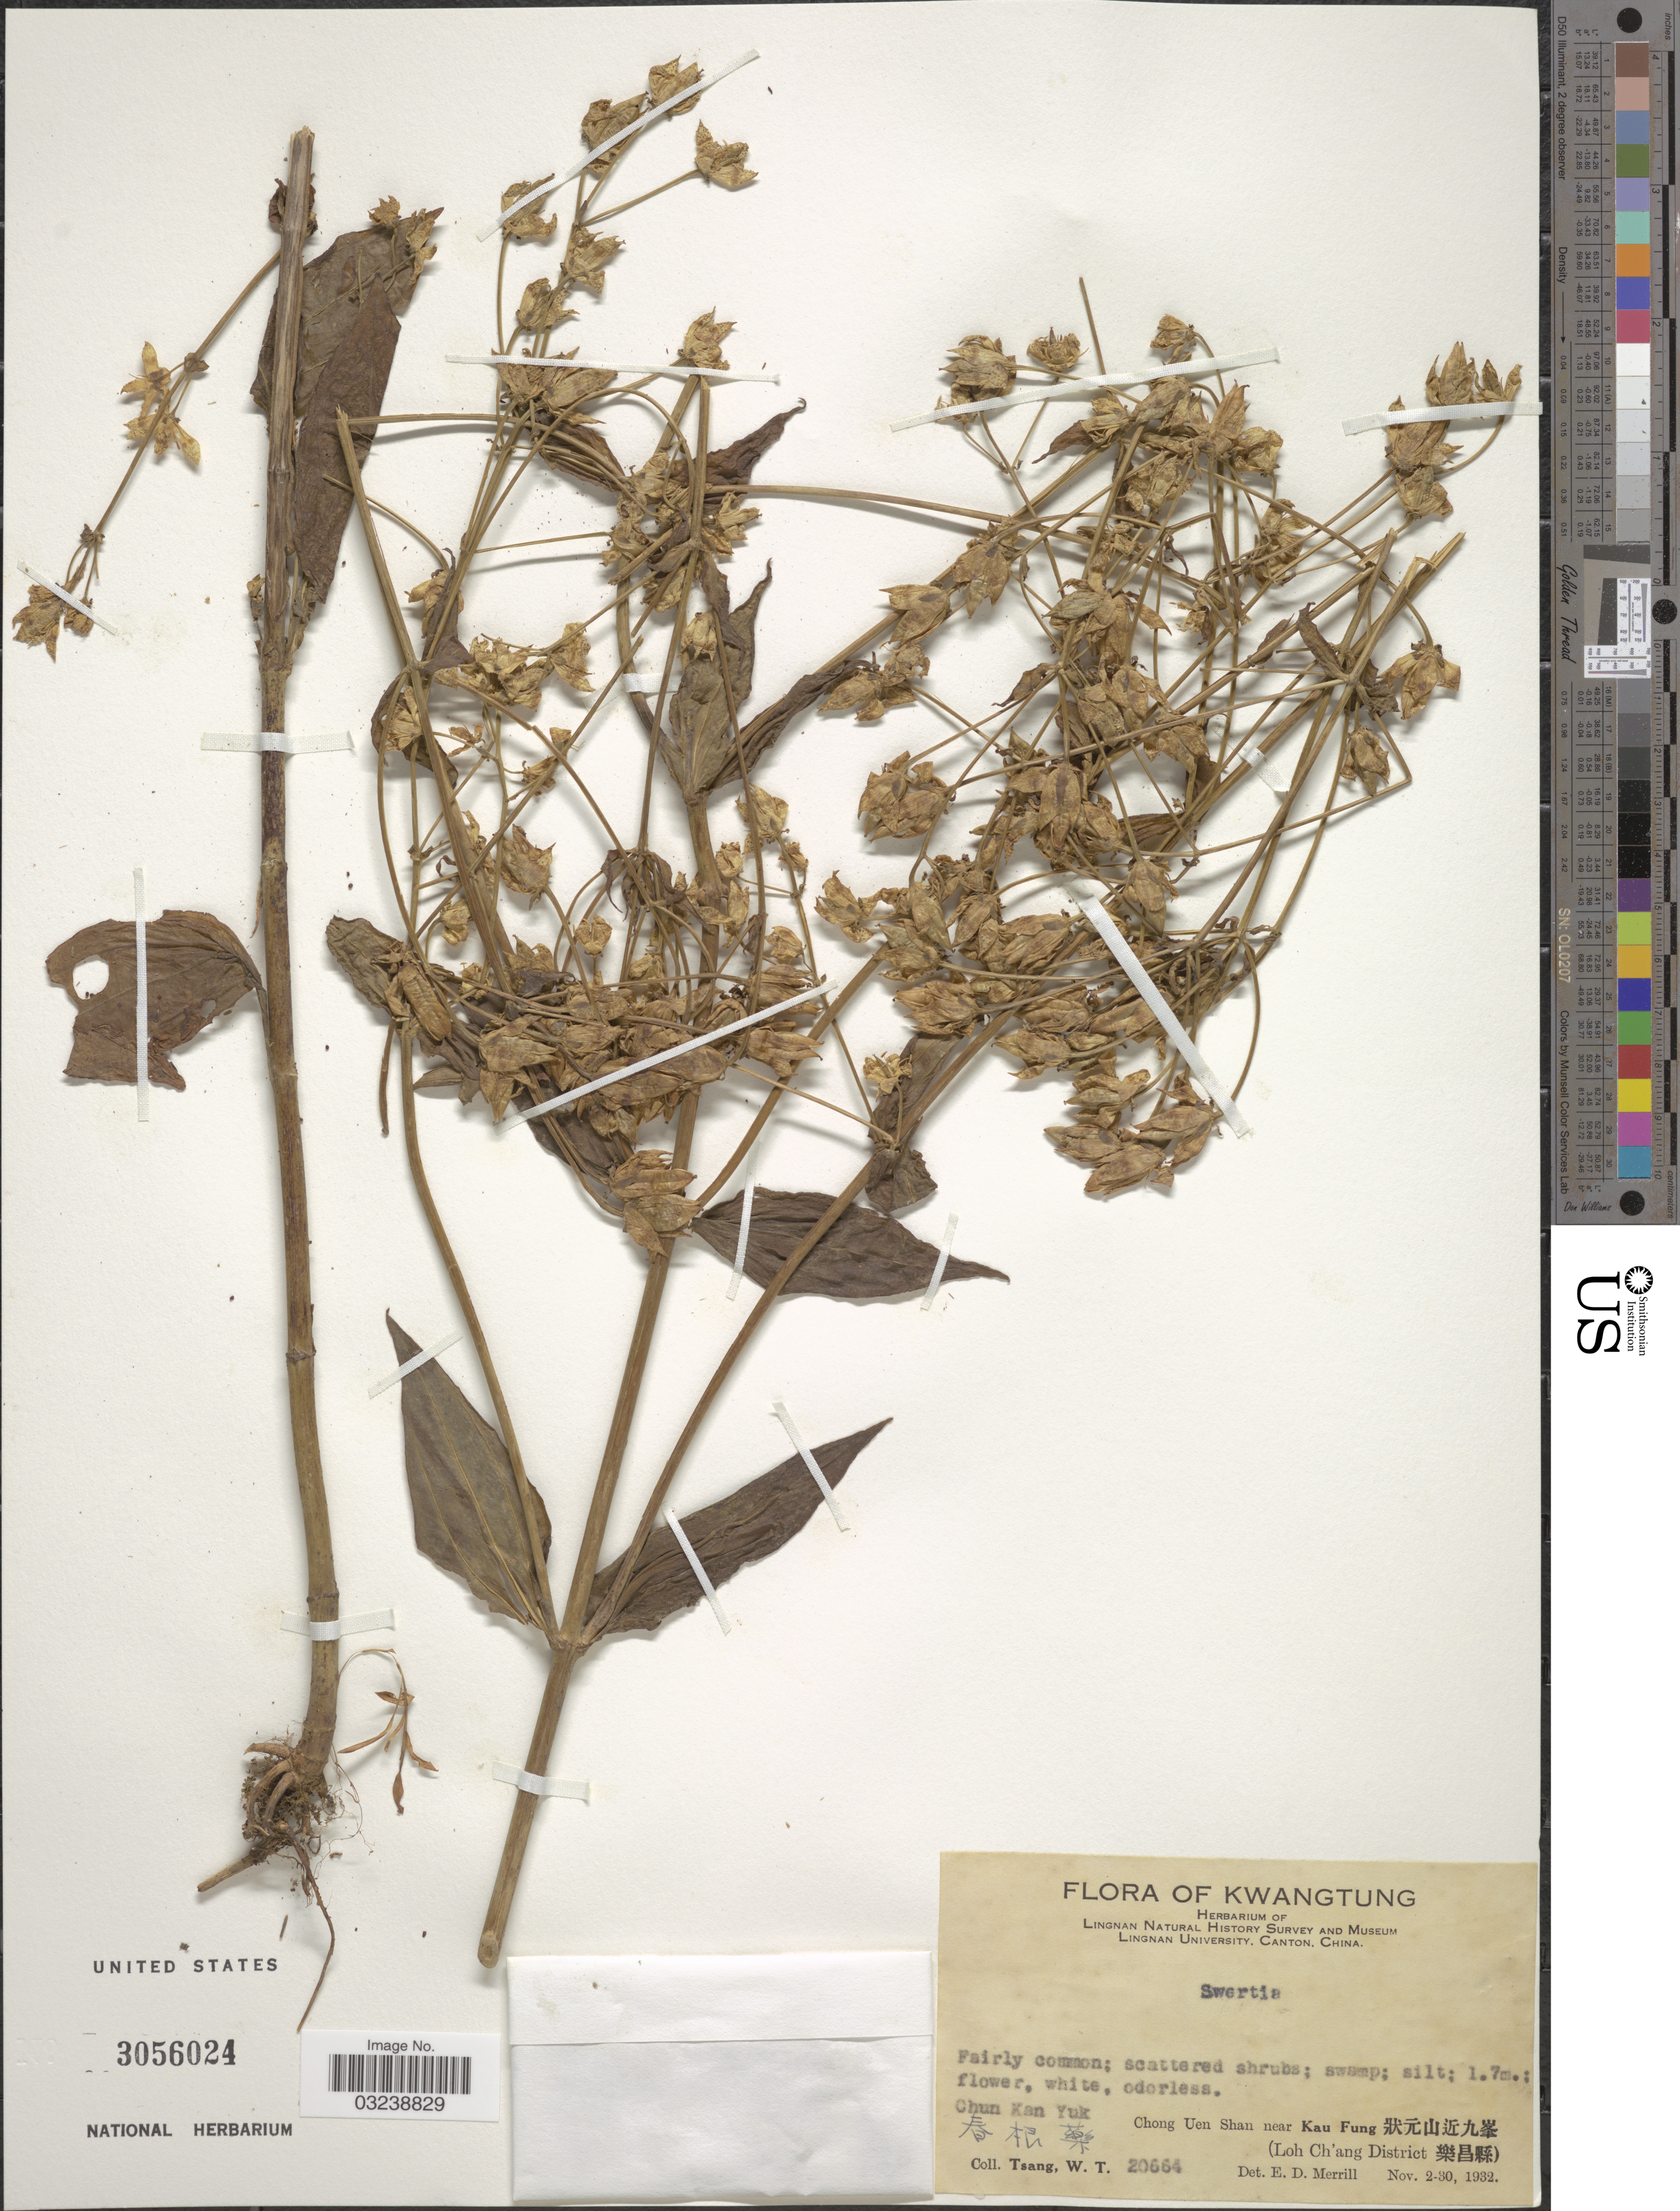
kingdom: Plantae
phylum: Tracheophyta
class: Magnoliopsida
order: Gentianales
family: Gentianaceae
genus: Swertia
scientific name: Swertia sp.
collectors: W. T. Tsang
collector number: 20664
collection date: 1932-11-02/1932-11-30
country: China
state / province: Guangdong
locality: Kwangtung. Chun Kan Yuk. Chong Uen Shan near Kau Fung X. (Loh Ch'ang District X).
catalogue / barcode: US 3056024